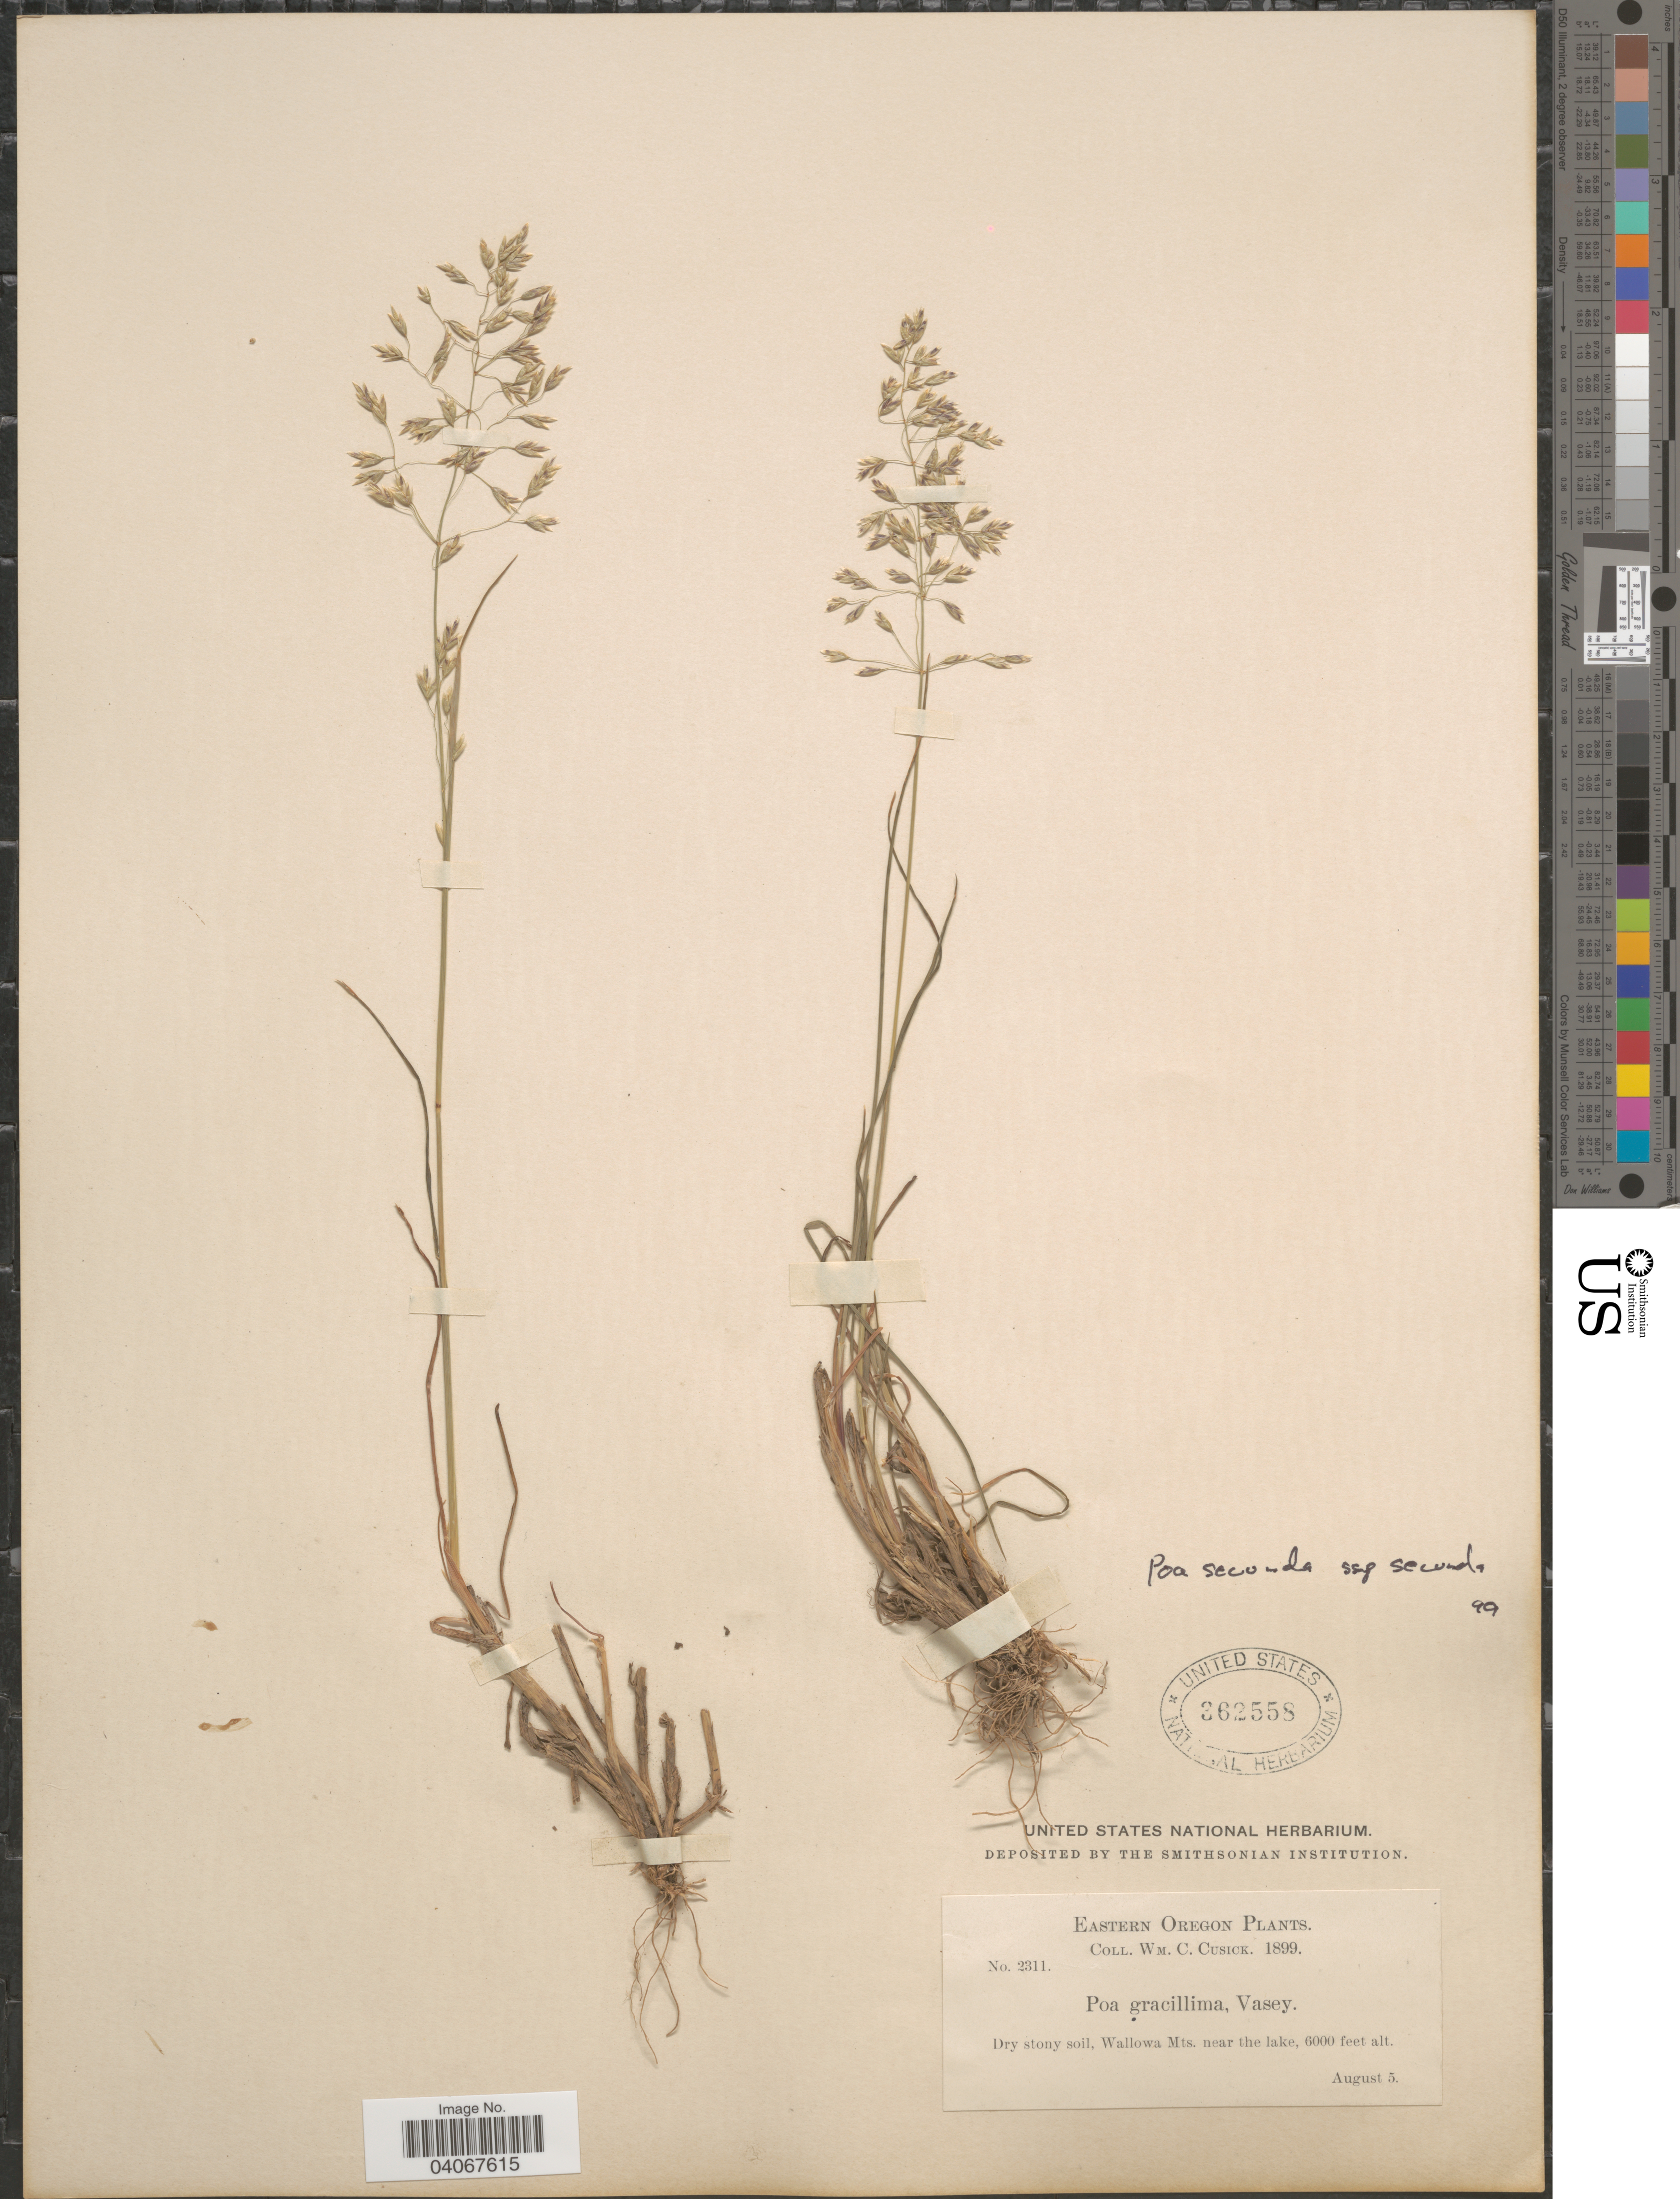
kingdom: Plantae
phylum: Tracheophyta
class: Liliopsida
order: Poales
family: Poaceae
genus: Poa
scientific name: Poa secunda subsp. secunda var. secunda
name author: J. Presl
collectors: W. C. Cusick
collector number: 2311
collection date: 1899-08-05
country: United States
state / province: Oregon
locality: Eastern Oregon. Dry stony soil, Wallowa Mts. near the lake.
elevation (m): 1829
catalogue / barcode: US 362558